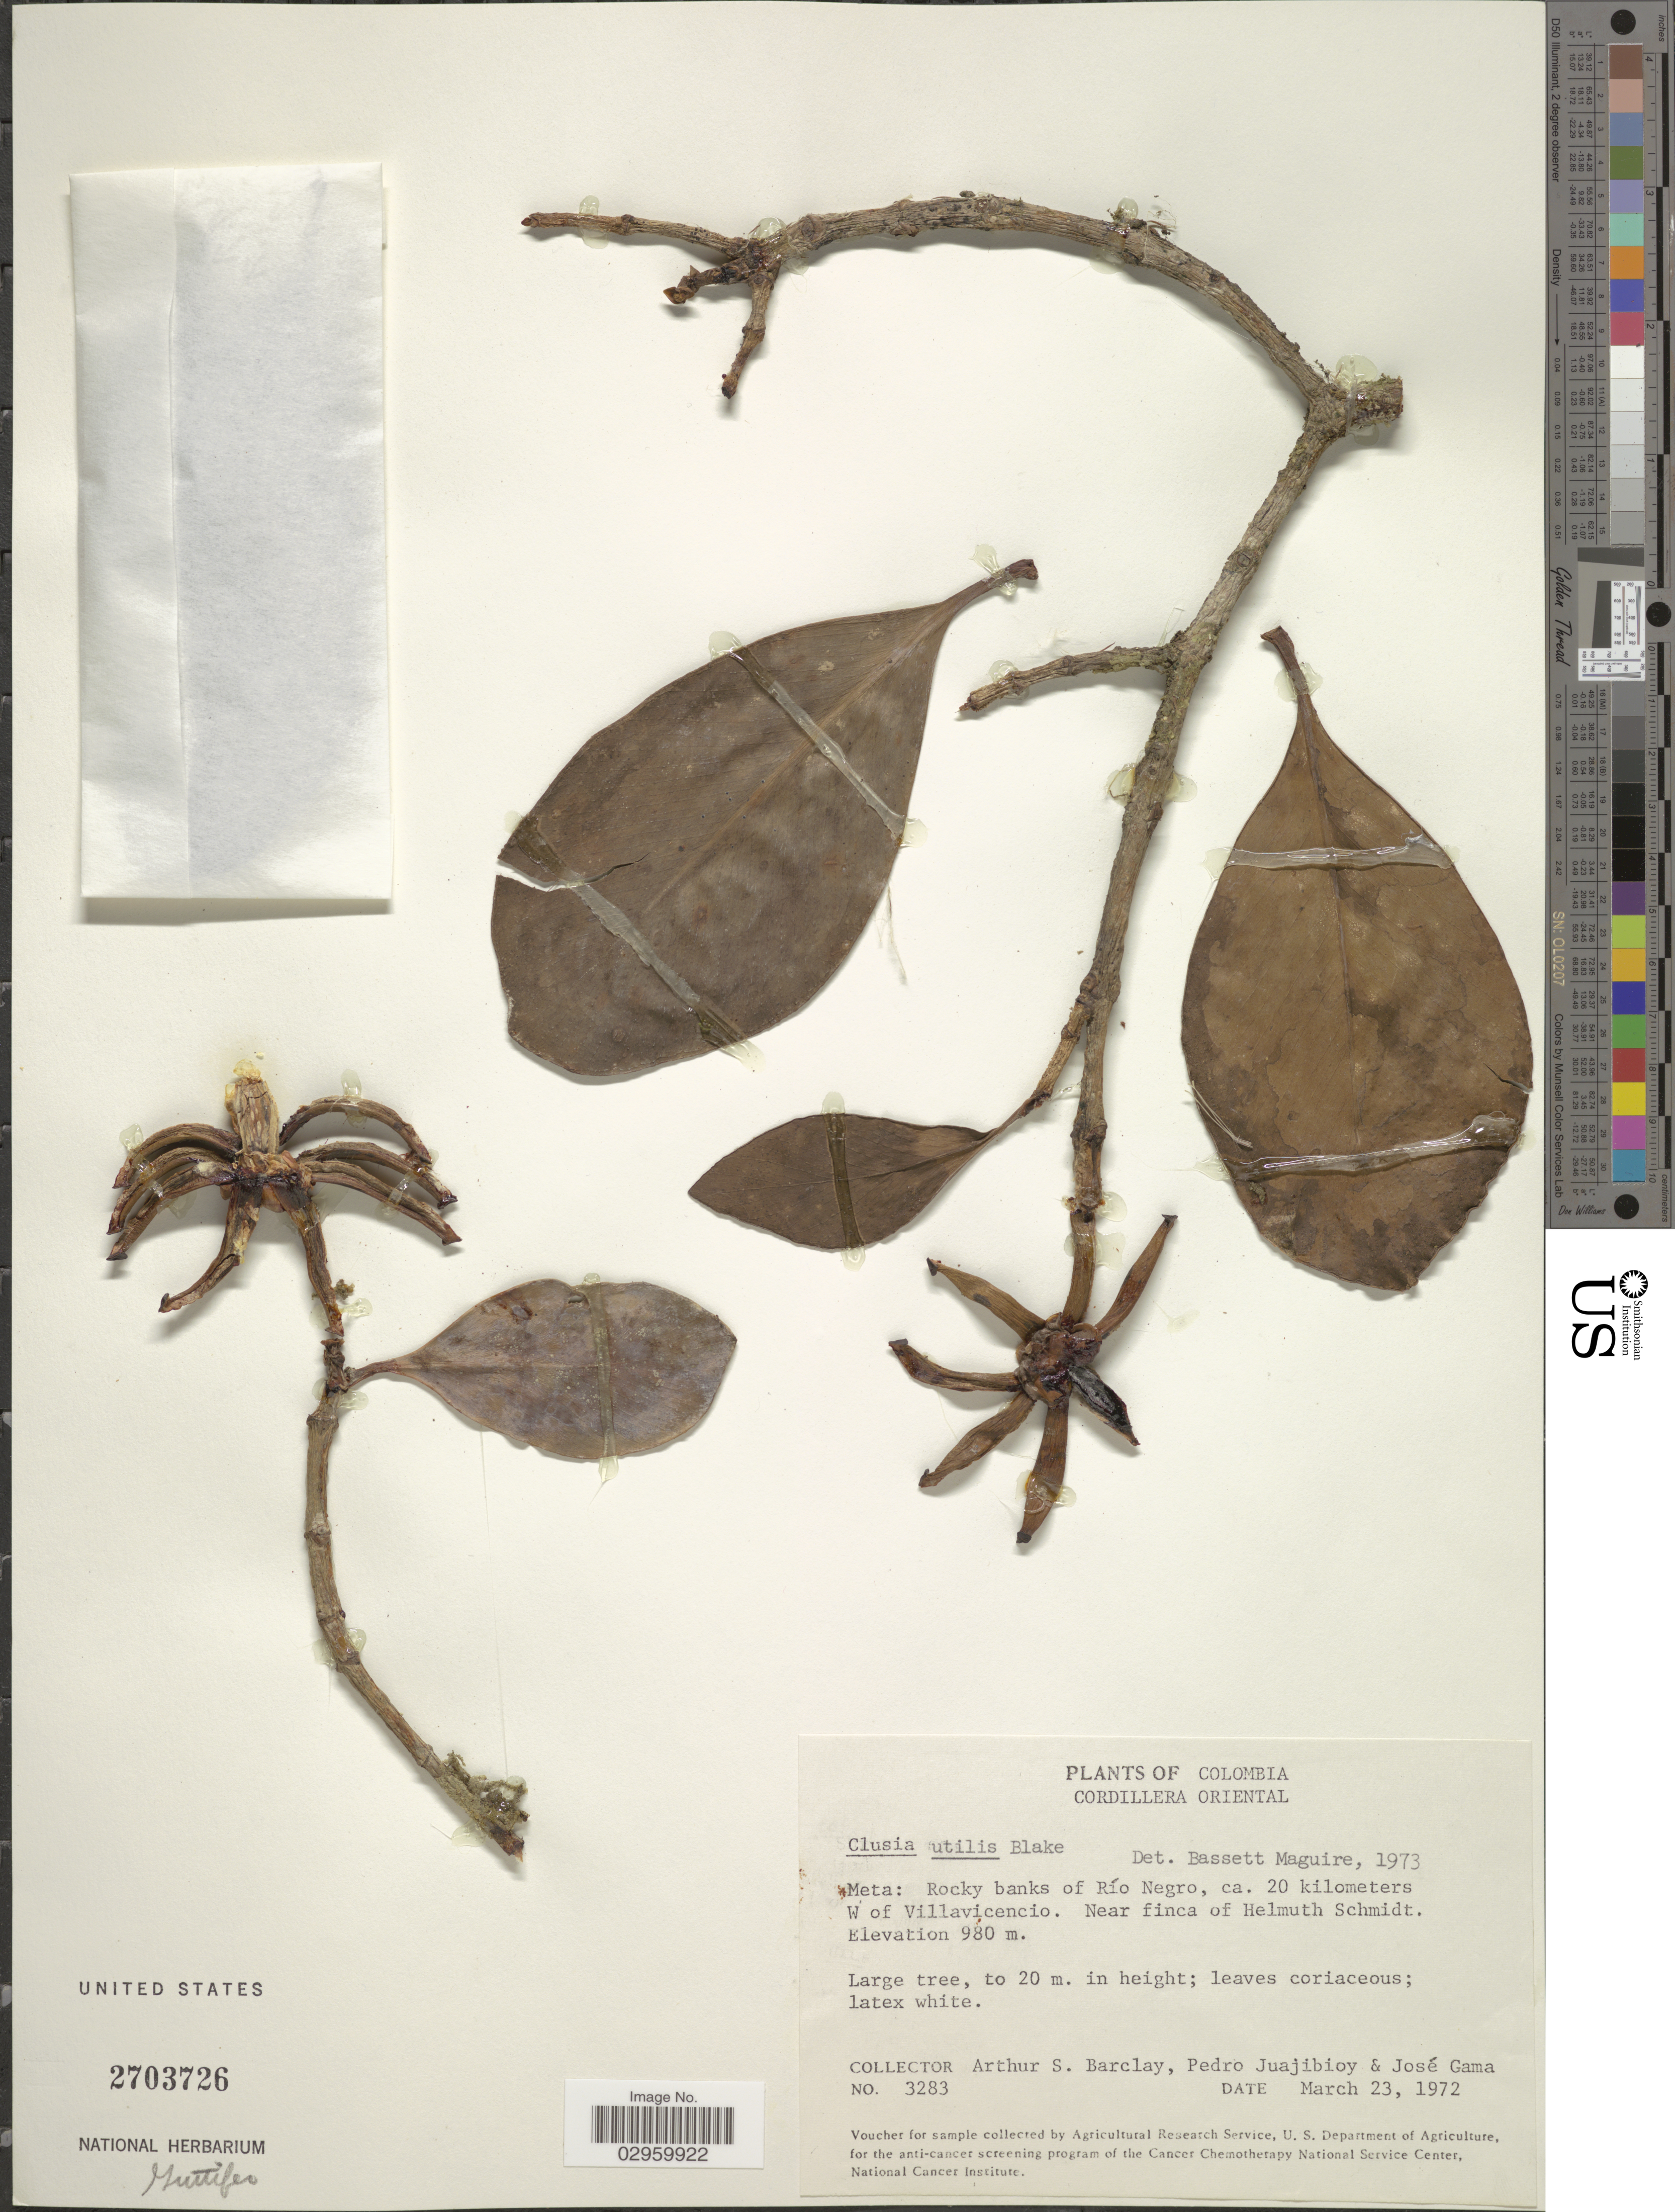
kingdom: Plantae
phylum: Tracheophyta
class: Magnoliopsida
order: Malpighiales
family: Clusiaceae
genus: Clusia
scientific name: Clusia utilis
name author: S.F. Blake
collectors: A. S. Barclay, P. Juajibioy & J. Gama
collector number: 3283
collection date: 1972-03-23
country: Colombia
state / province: Meta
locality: Cordillera Oriental, Rocky banks of Río Negro, ca. 20 kilometers W of Villavicencio. Near finca of Helmuth Schmidt.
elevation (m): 980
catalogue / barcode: US 2703726